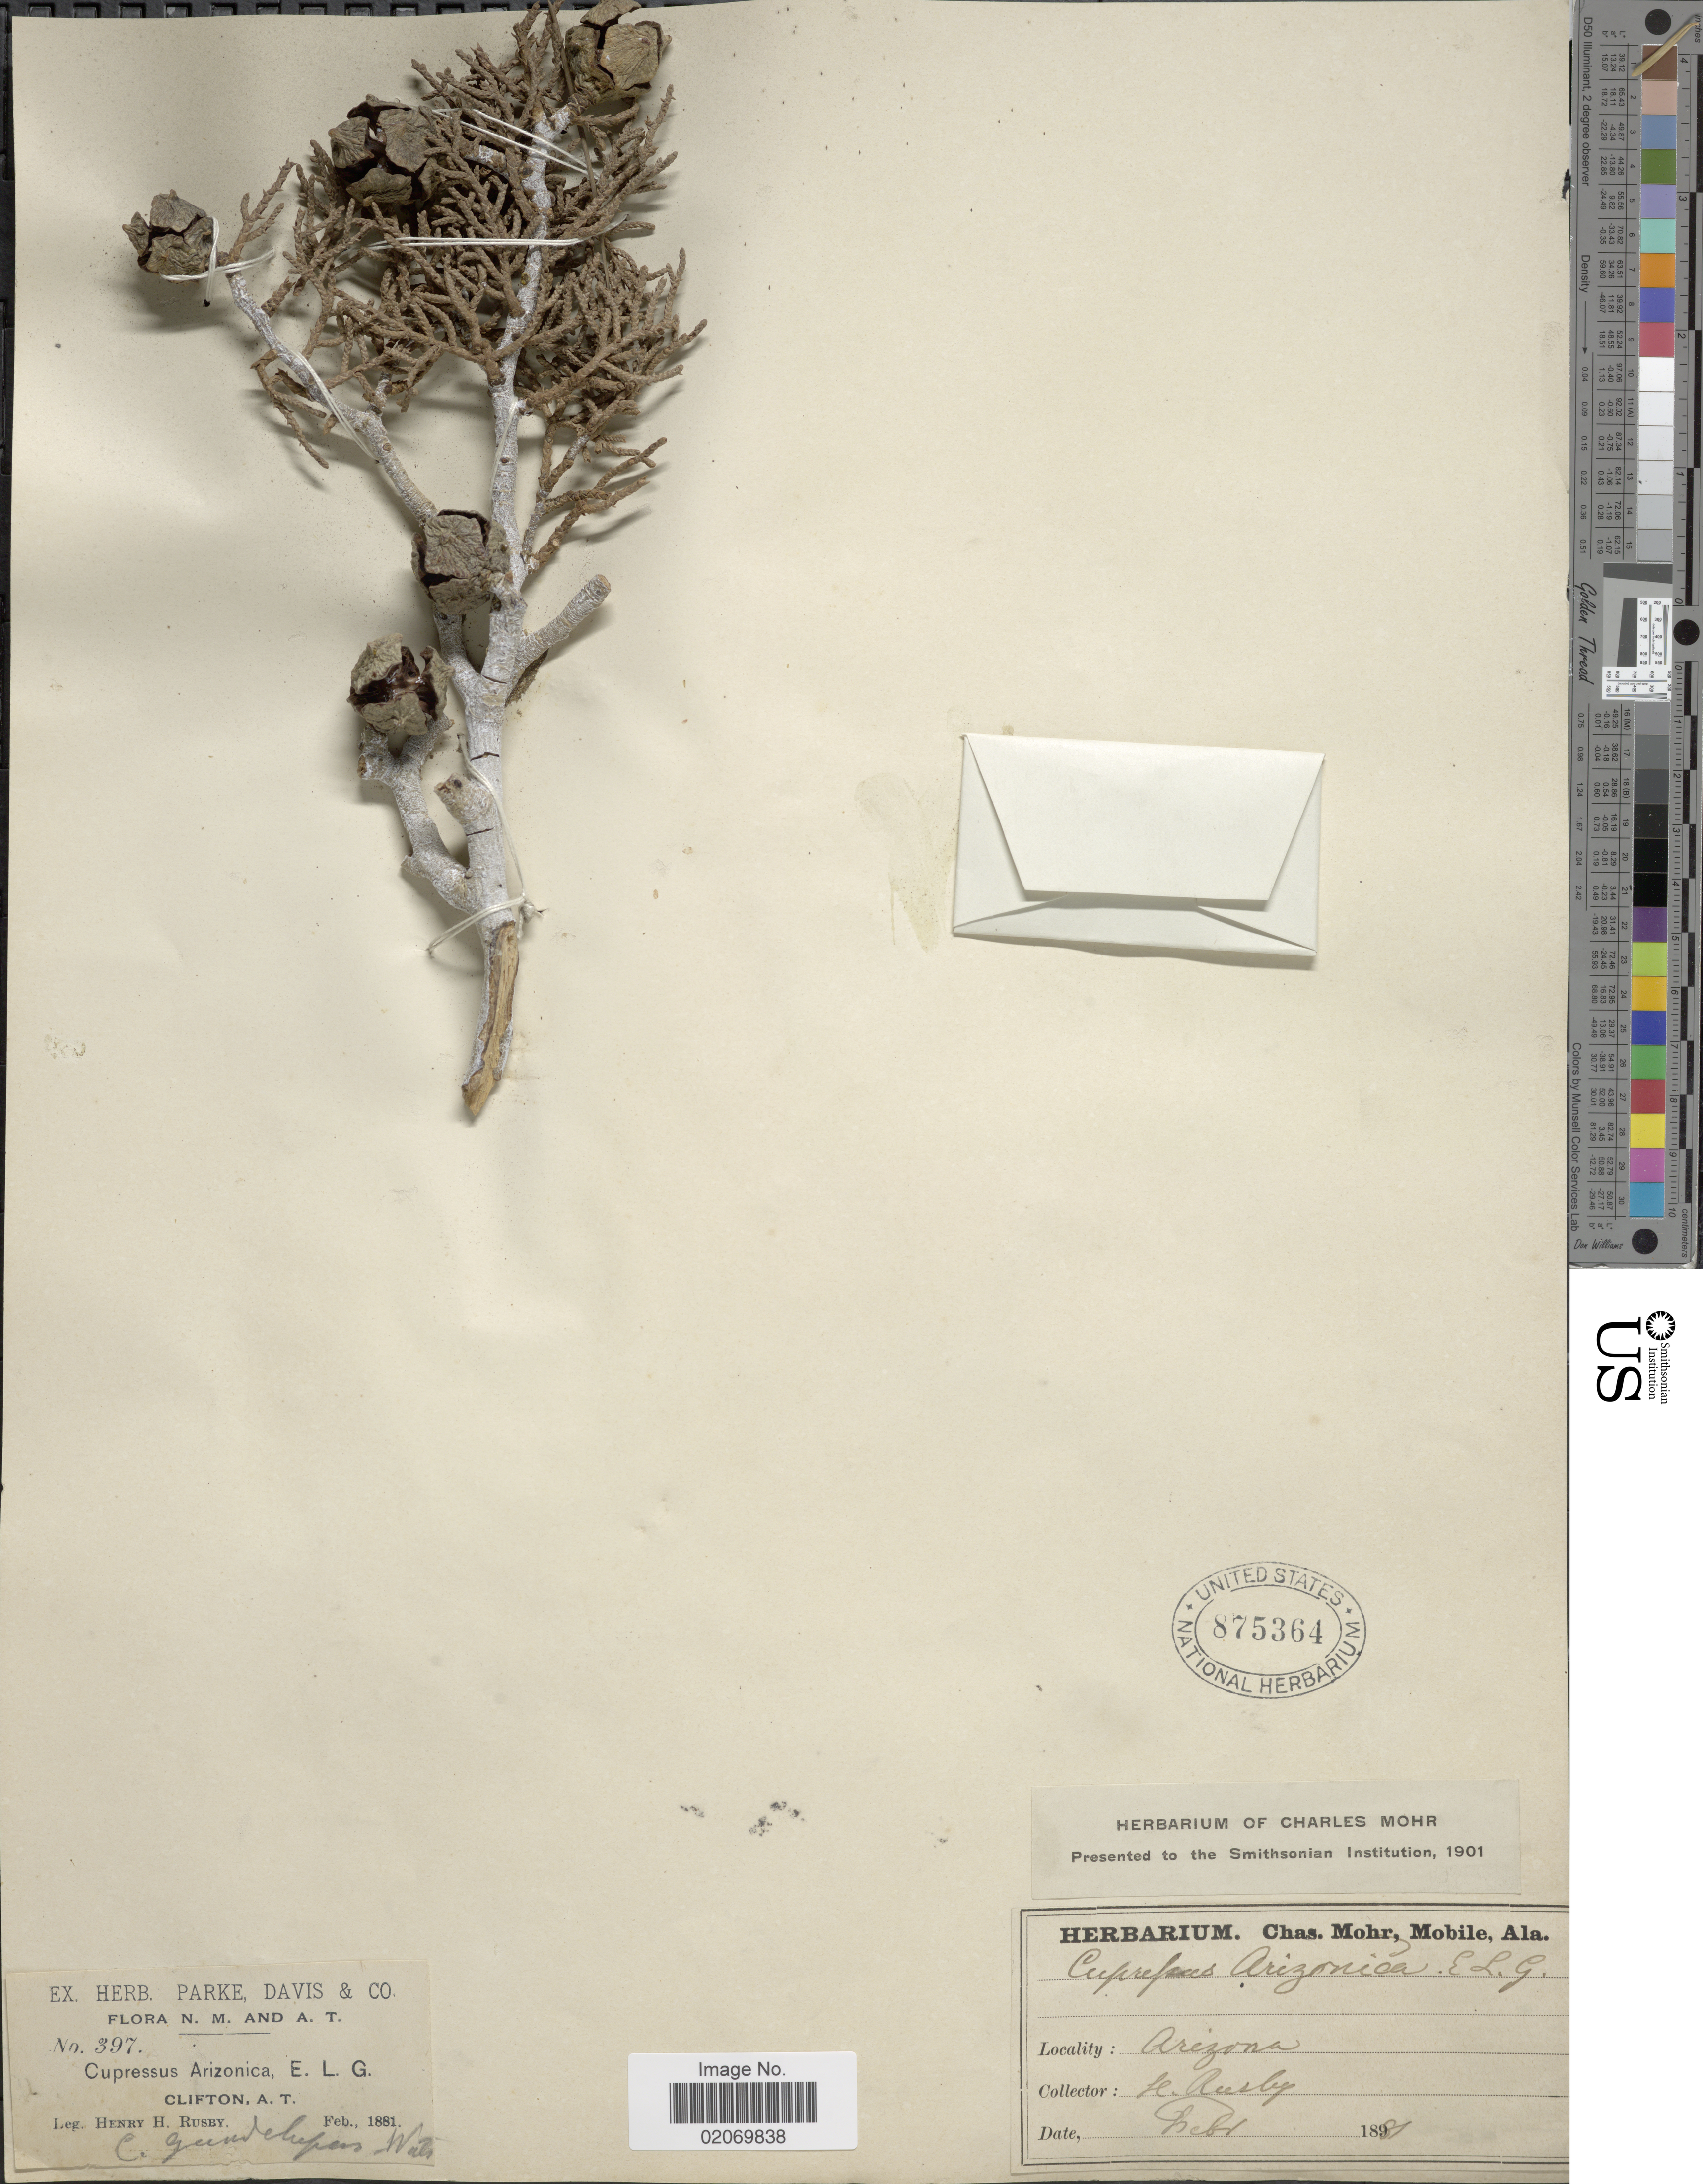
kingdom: Plantae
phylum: Tracheophyta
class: Pinopsida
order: Pinales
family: Cupressaceae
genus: Hesperocyparis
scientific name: Hesperocyparis arizonica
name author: (Greene) Bartel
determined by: (US) Smithsonian Institution - National Museum of Natural History - Department of Botany (UNITED STATES)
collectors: H. H. Rusby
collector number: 397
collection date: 1881-02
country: United States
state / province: Arizona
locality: N.M and A.T. Clifton, A. T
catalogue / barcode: US 875364